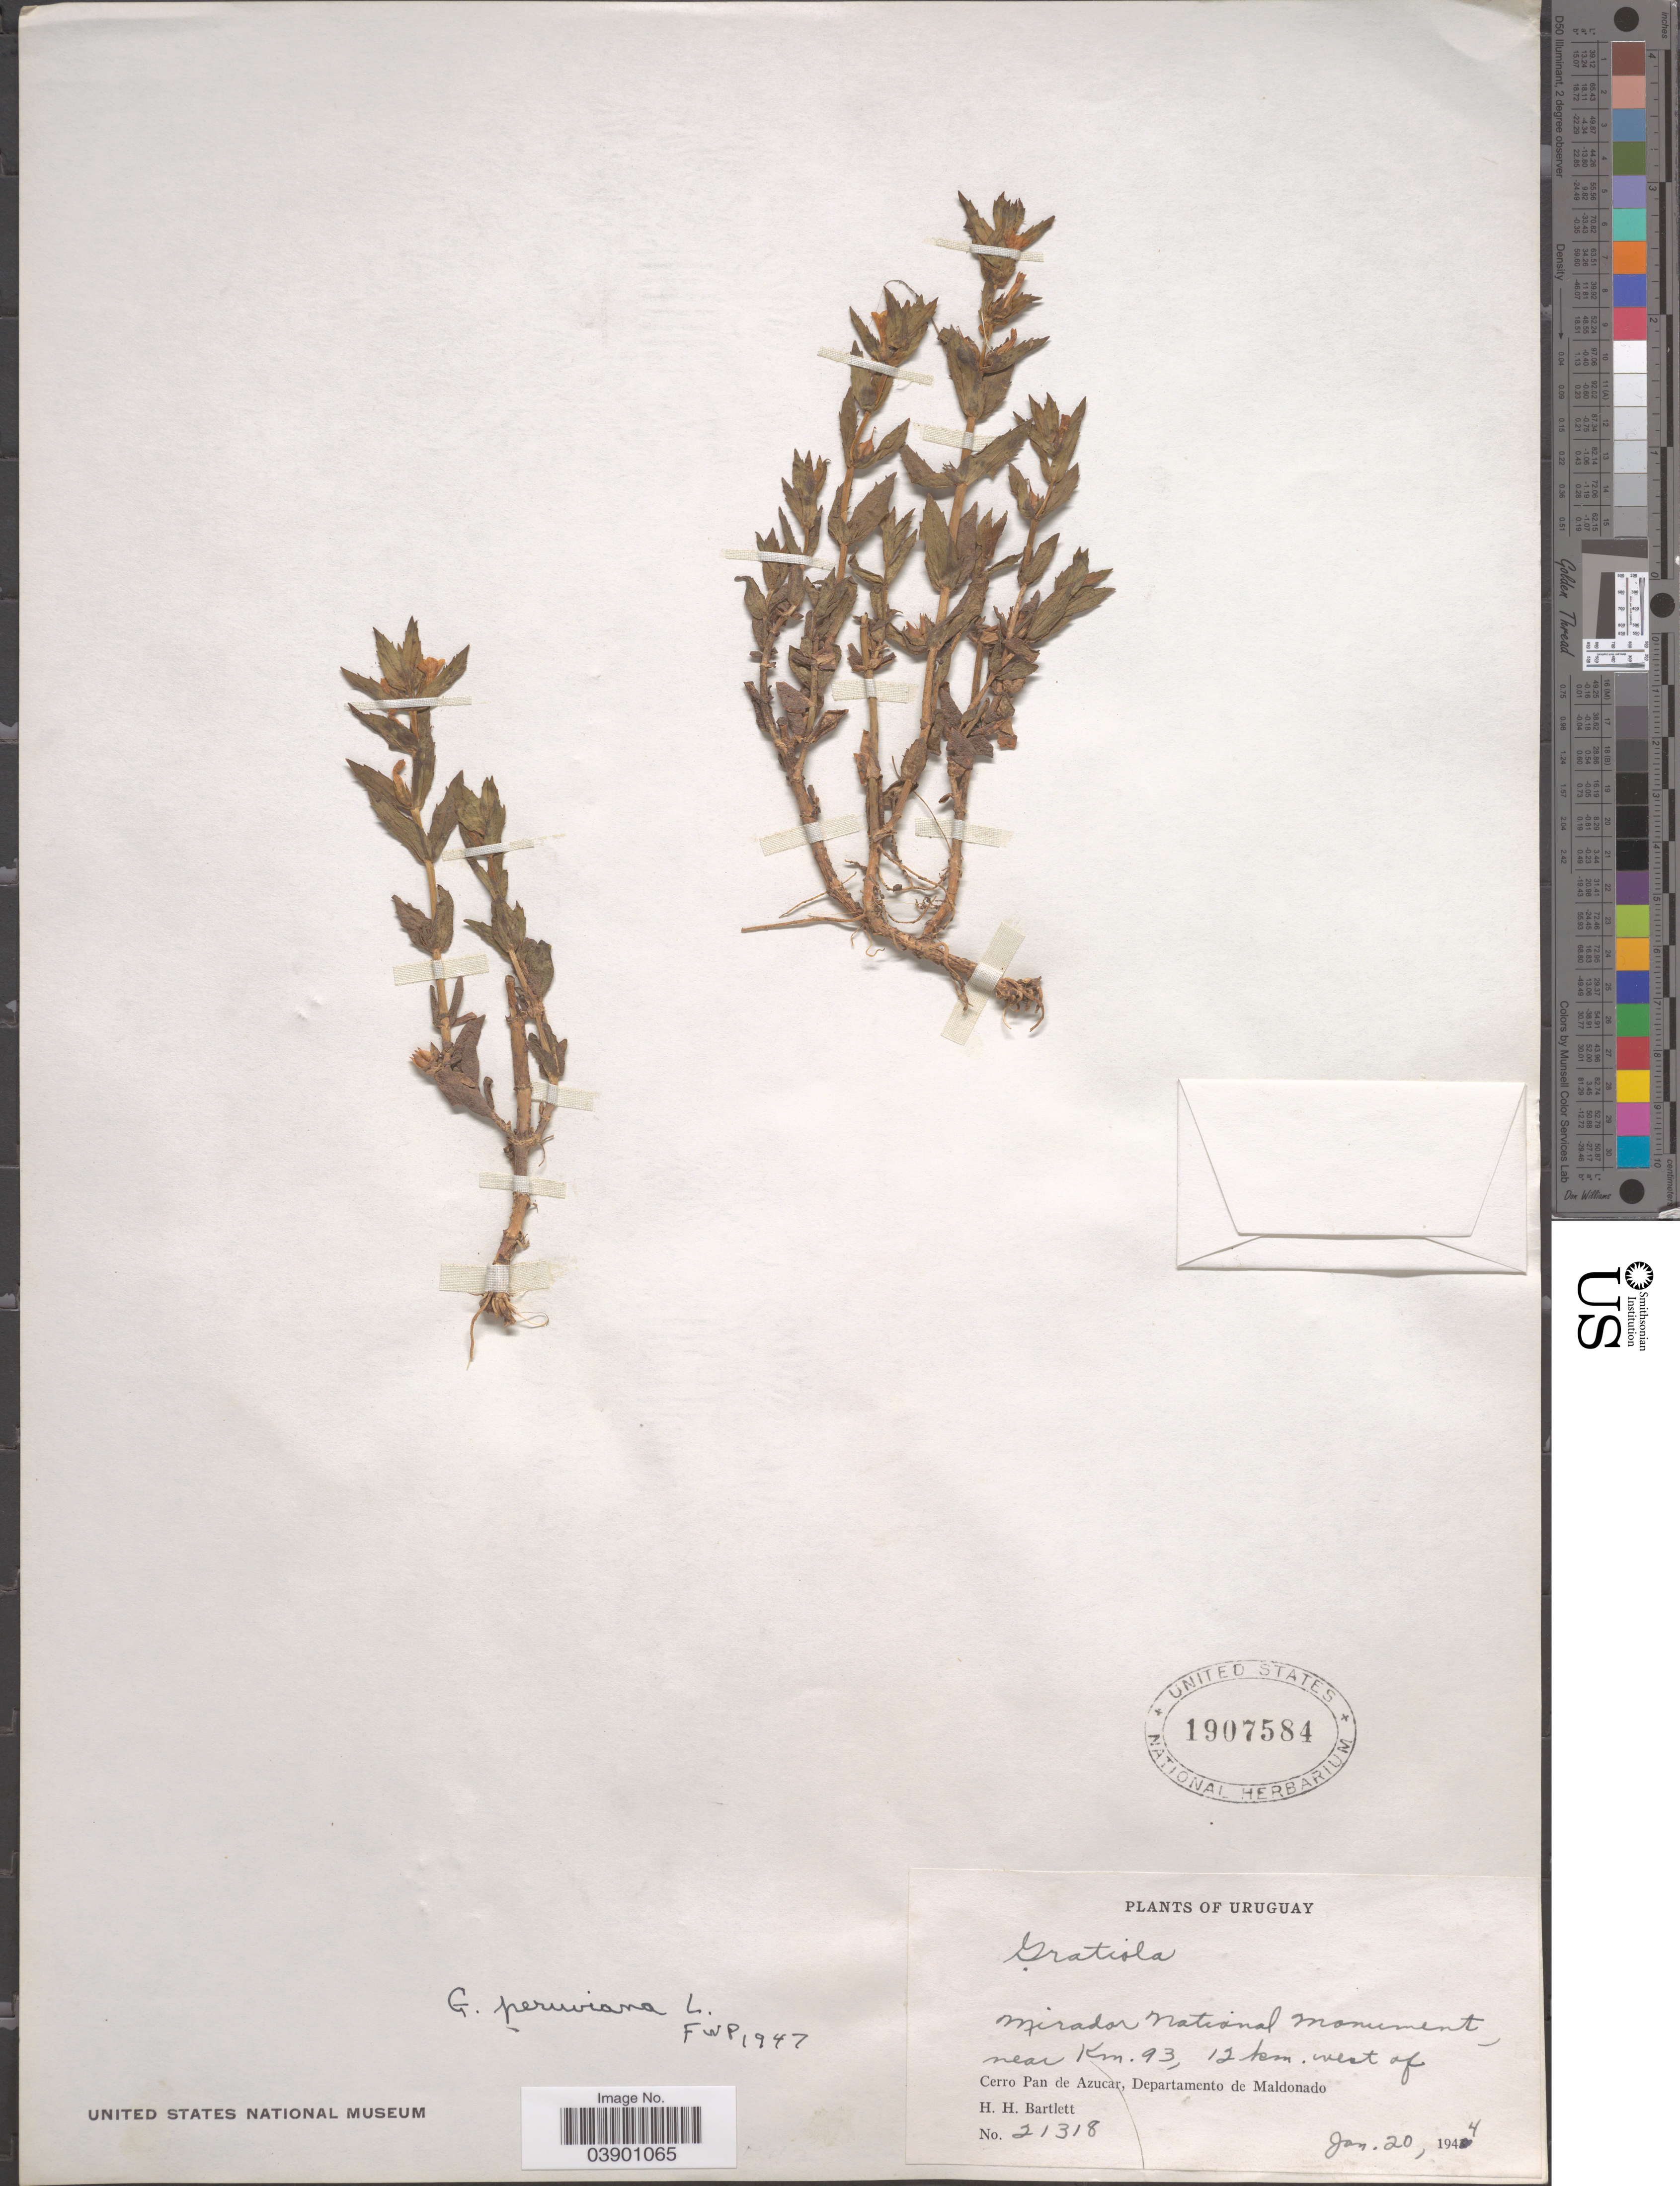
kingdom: Plantae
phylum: Tracheophyta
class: Magnoliopsida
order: Lamiales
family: Plantaginaceae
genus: Gratiola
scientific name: Gratiola peruviana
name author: L.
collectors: H. H. Bartlett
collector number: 21318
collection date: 1944-01-20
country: Uruguay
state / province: Maldonado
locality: Mirador National Monument, near Km. 93, 12 km. west of Cerro Pan de Azucar, Departamento de Maldonado.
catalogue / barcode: US 1907584